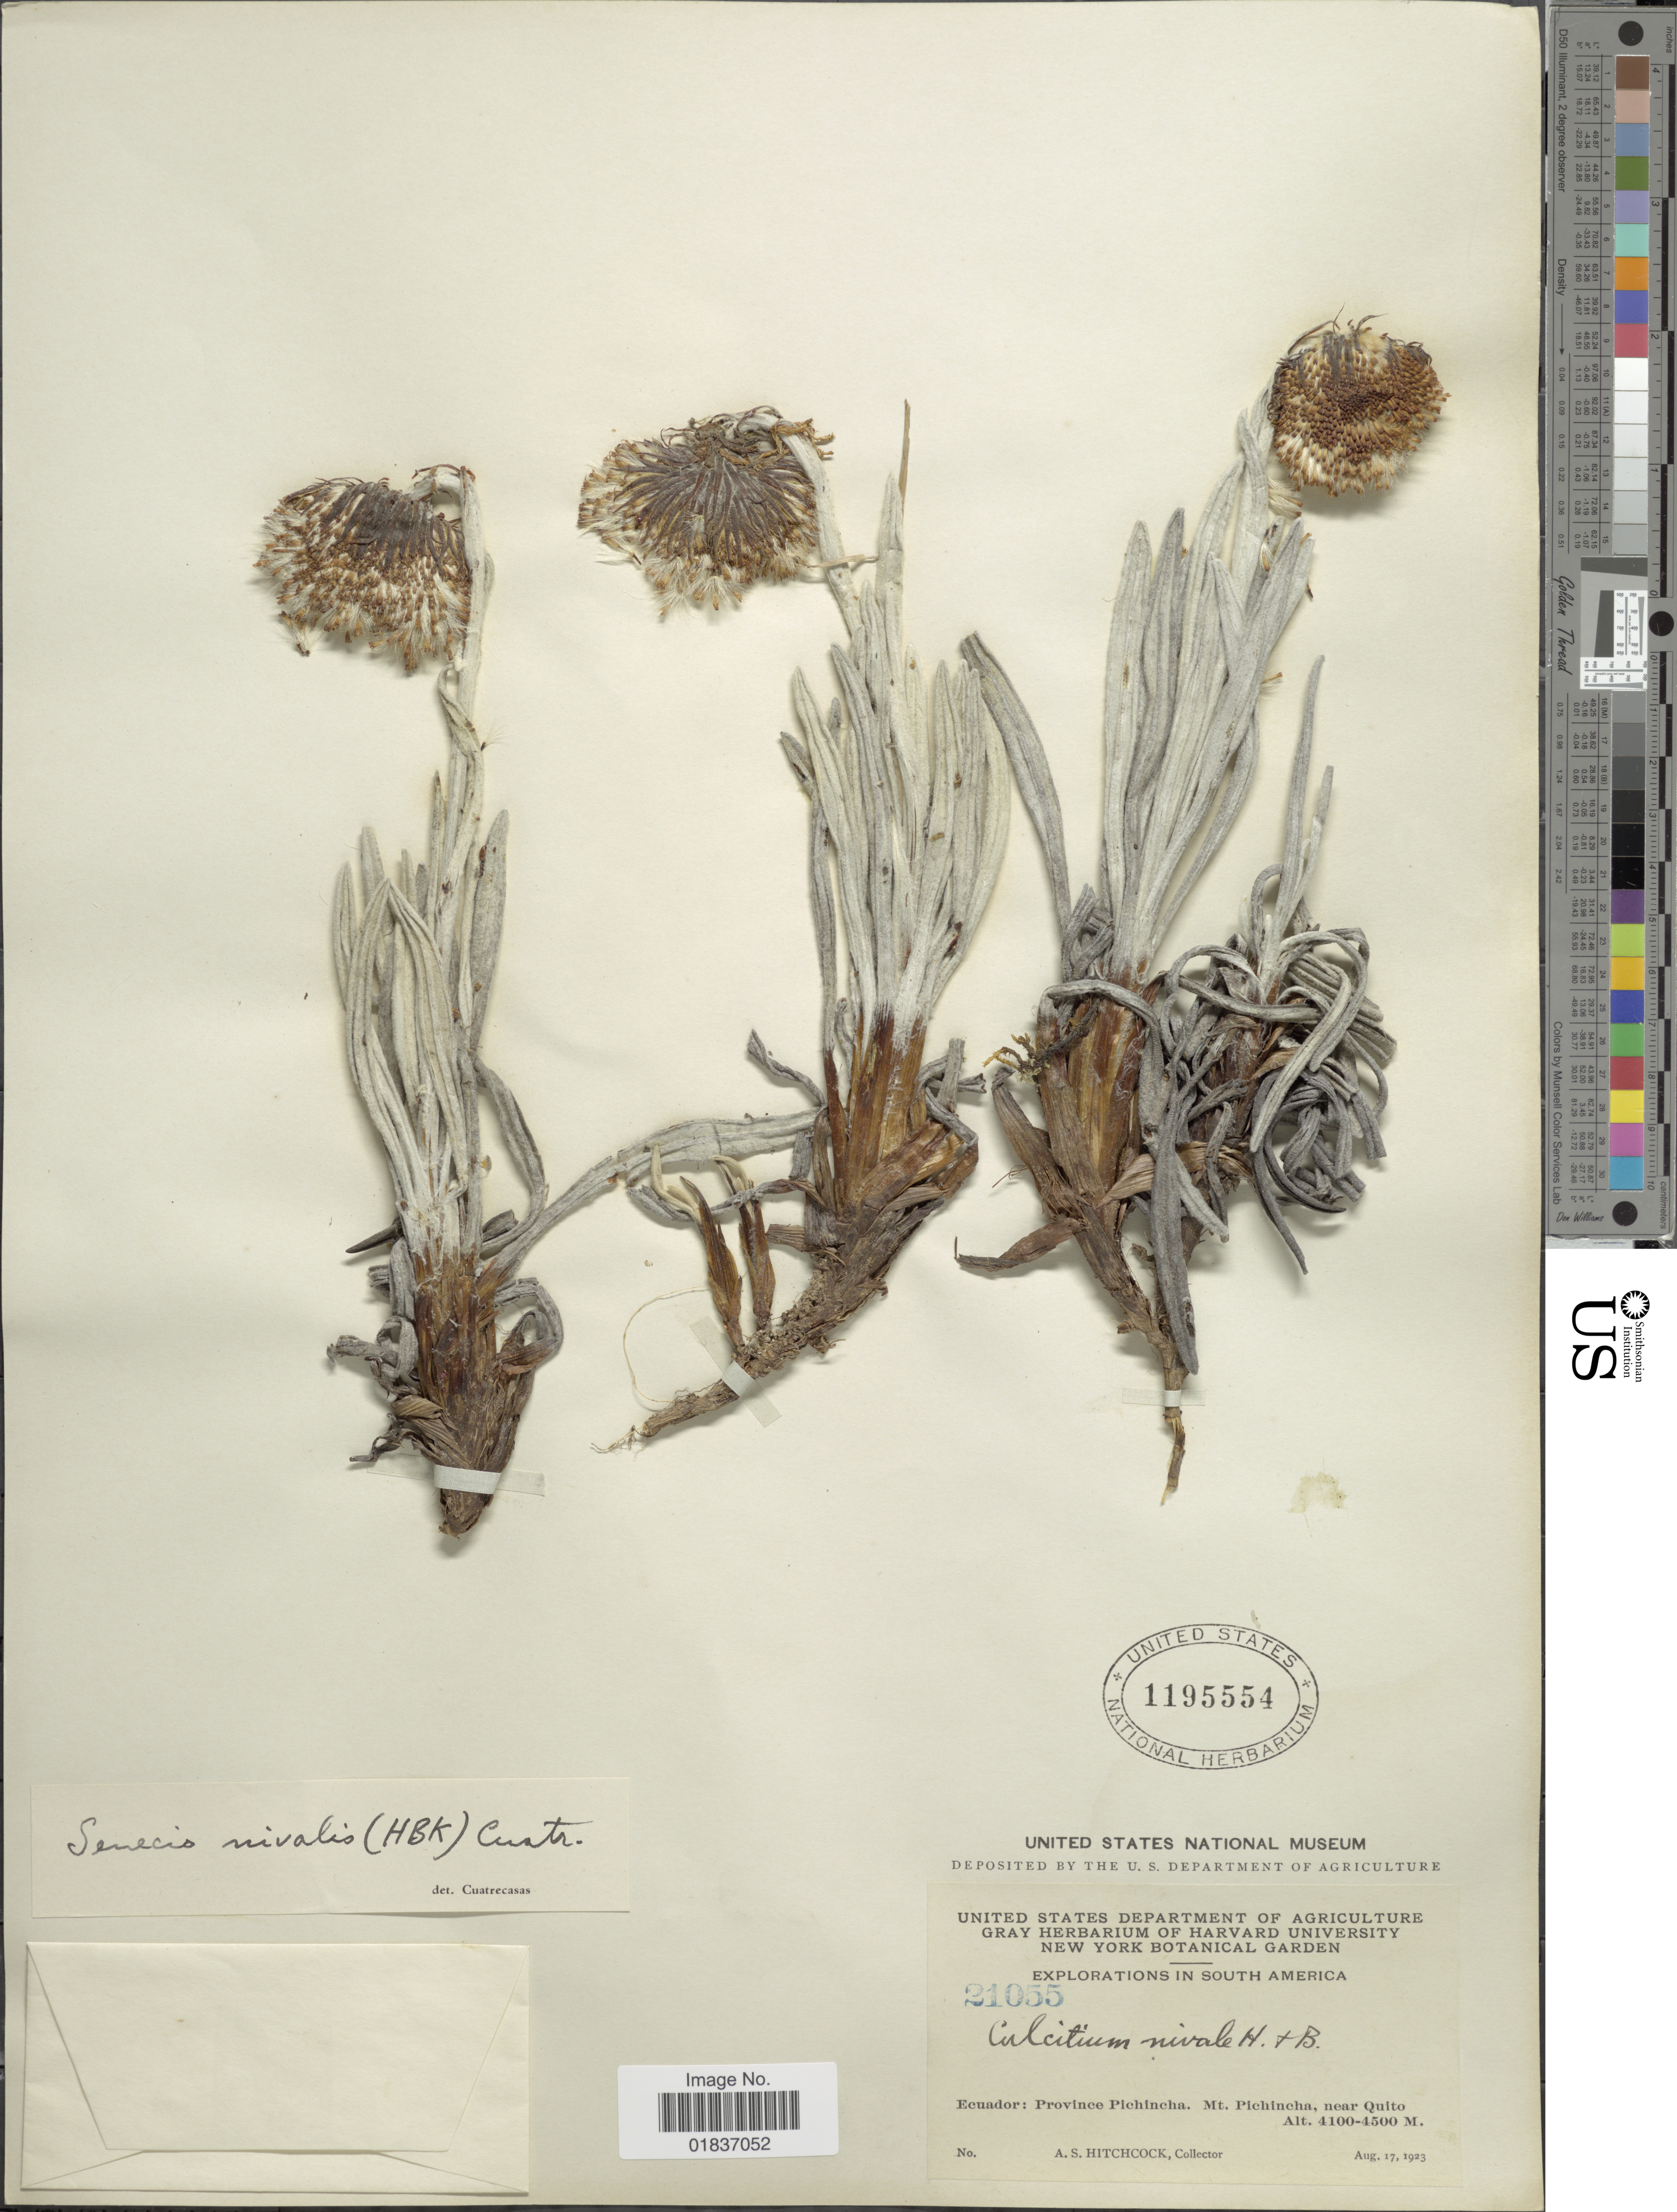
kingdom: Plantae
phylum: Tracheophyta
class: Magnoliopsida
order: Asterales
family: Asteraceae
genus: Senecio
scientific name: Senecio nivalis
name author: (Kunth) Cuatrec.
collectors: A. S. Hitchcock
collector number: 21055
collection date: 1923-08-17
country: Ecuador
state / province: Pichincha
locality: Province of Pichincha. Mt. Pichincha, near Quito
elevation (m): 4100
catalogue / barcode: US 1195554